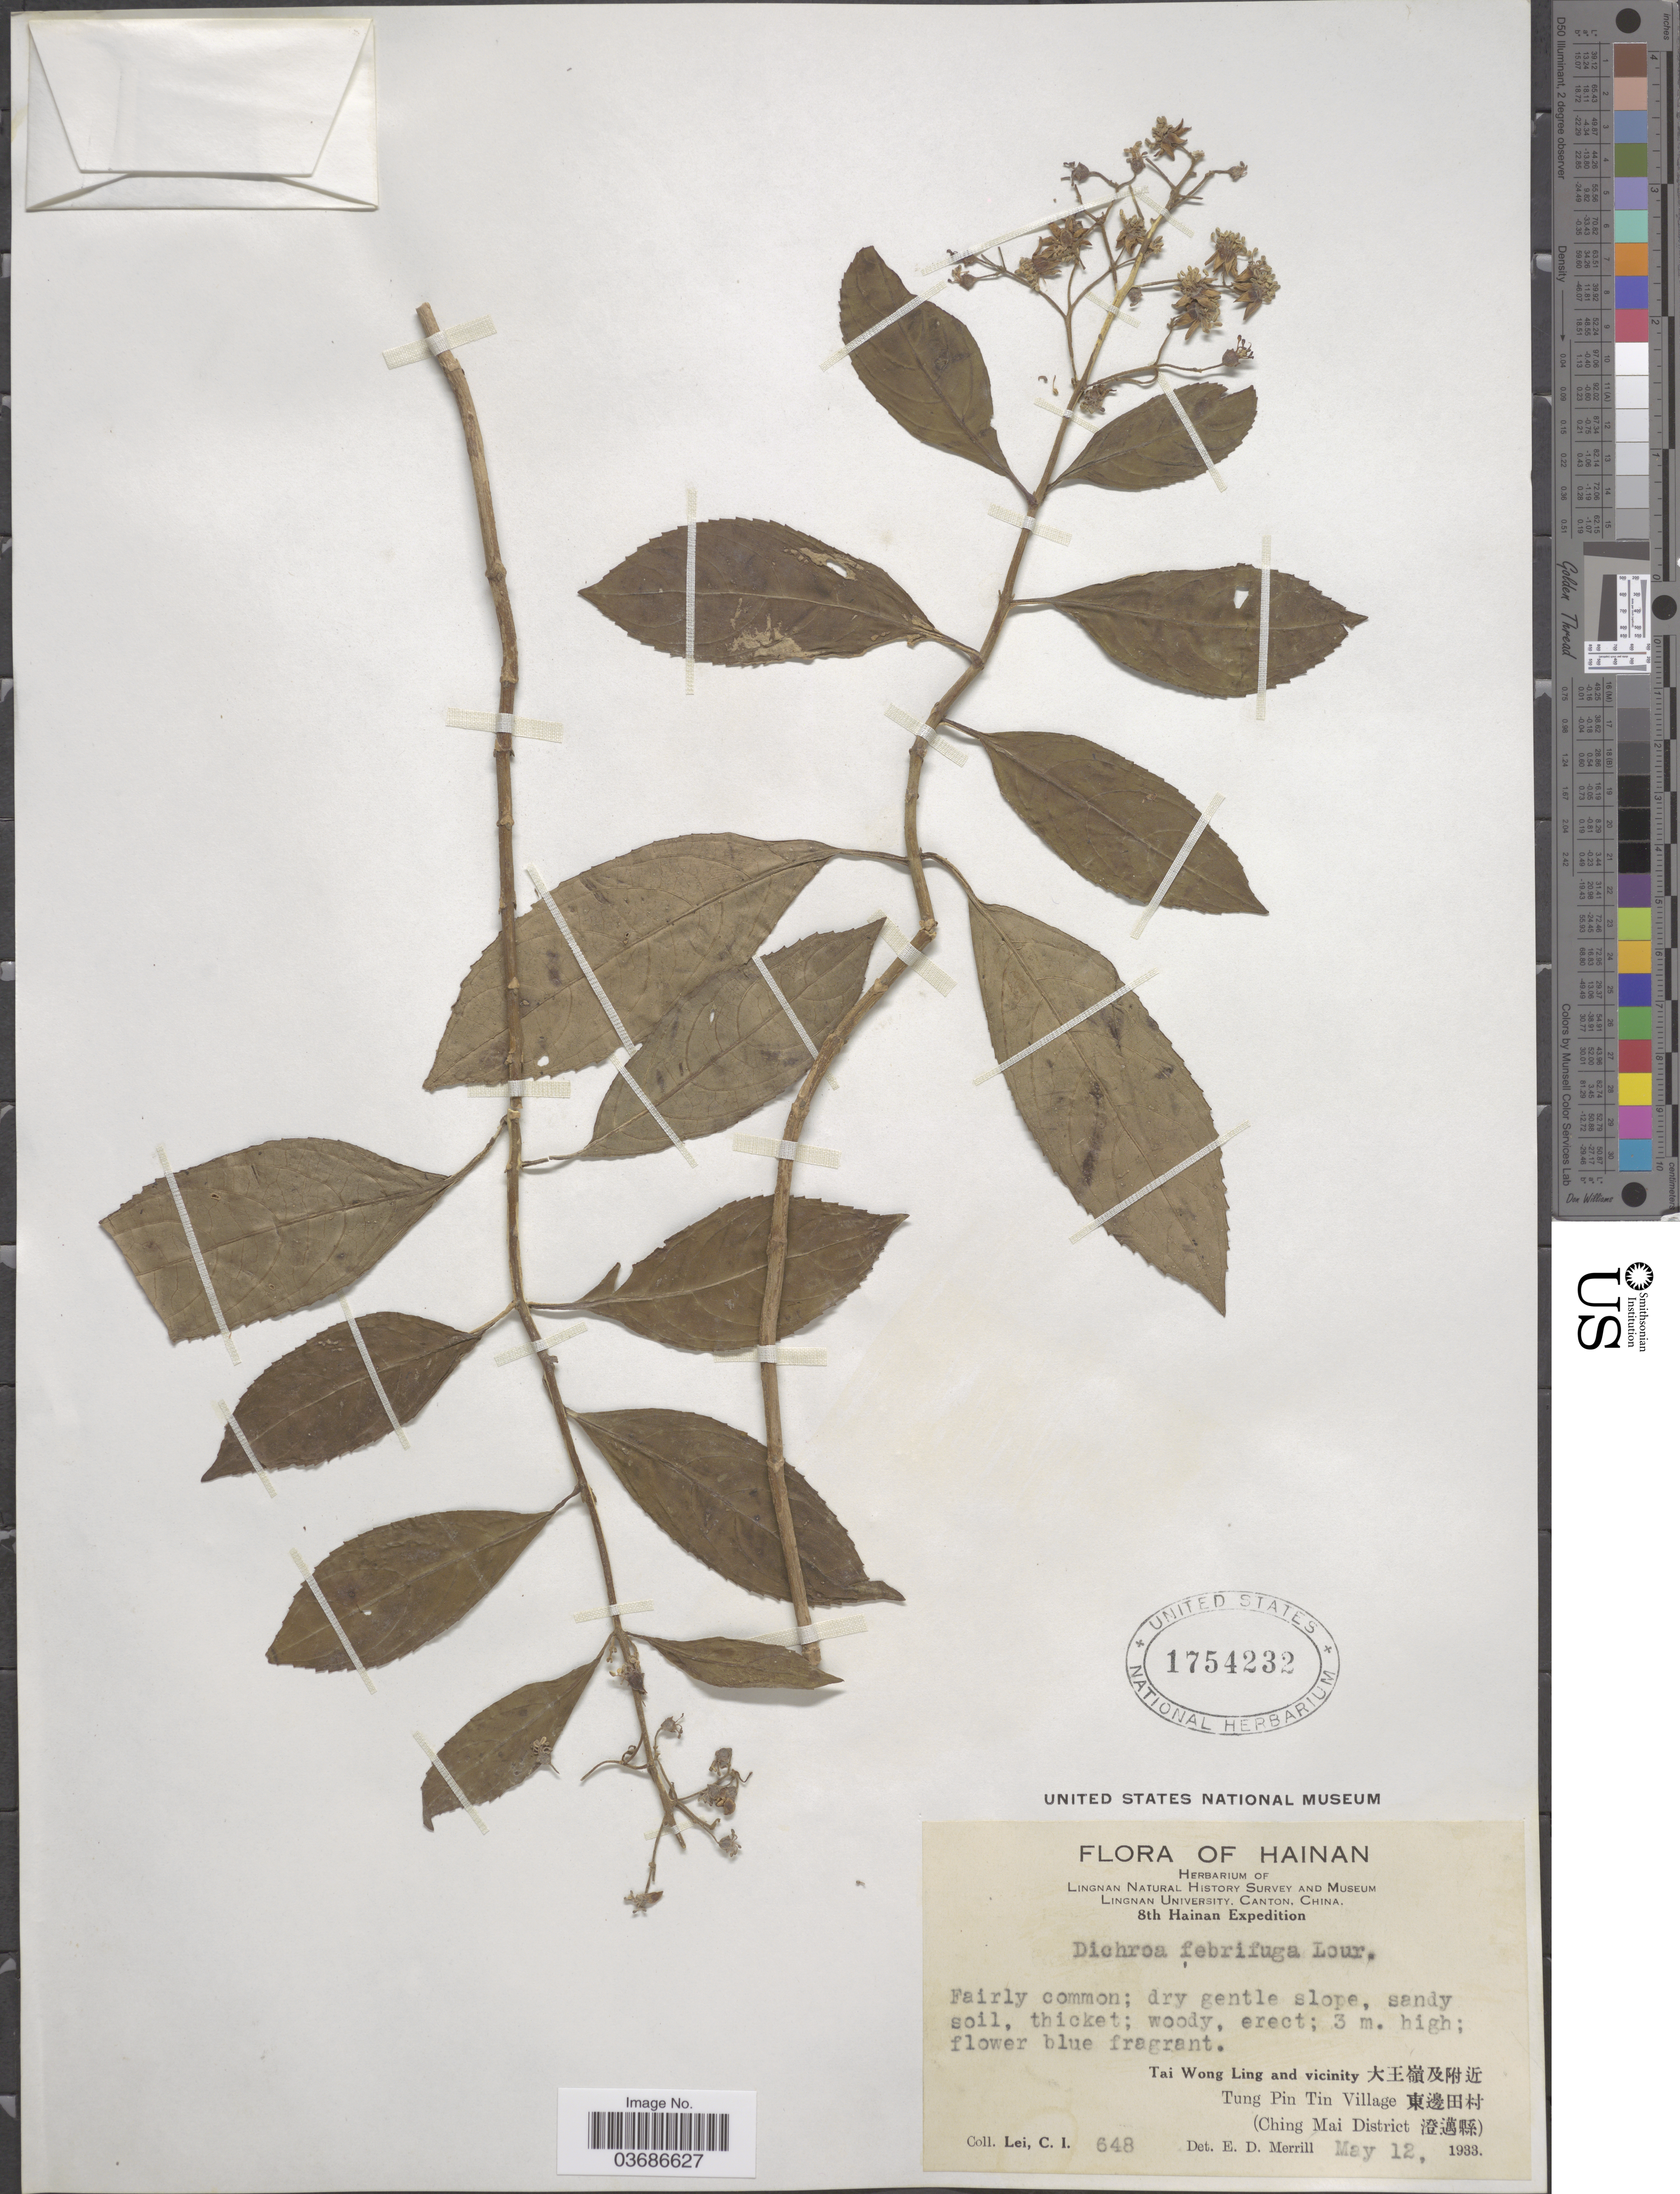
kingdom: Plantae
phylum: Tracheophyta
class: Magnoliopsida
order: Cornales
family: Hydrangeaceae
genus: Hydrangea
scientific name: Hydrangea febrifuga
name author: (Lour.) Y. De Smet & C. Granados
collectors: C. I. Lei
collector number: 648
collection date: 1933-05-12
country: China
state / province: Hainan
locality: Lingnan Natural History Survey and Museum. 8th Hainan Expedition. Tai Wong Ling and vicinity. X. Tung Pin Tin Village X. (Ching Mai District X).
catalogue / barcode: US 1754232